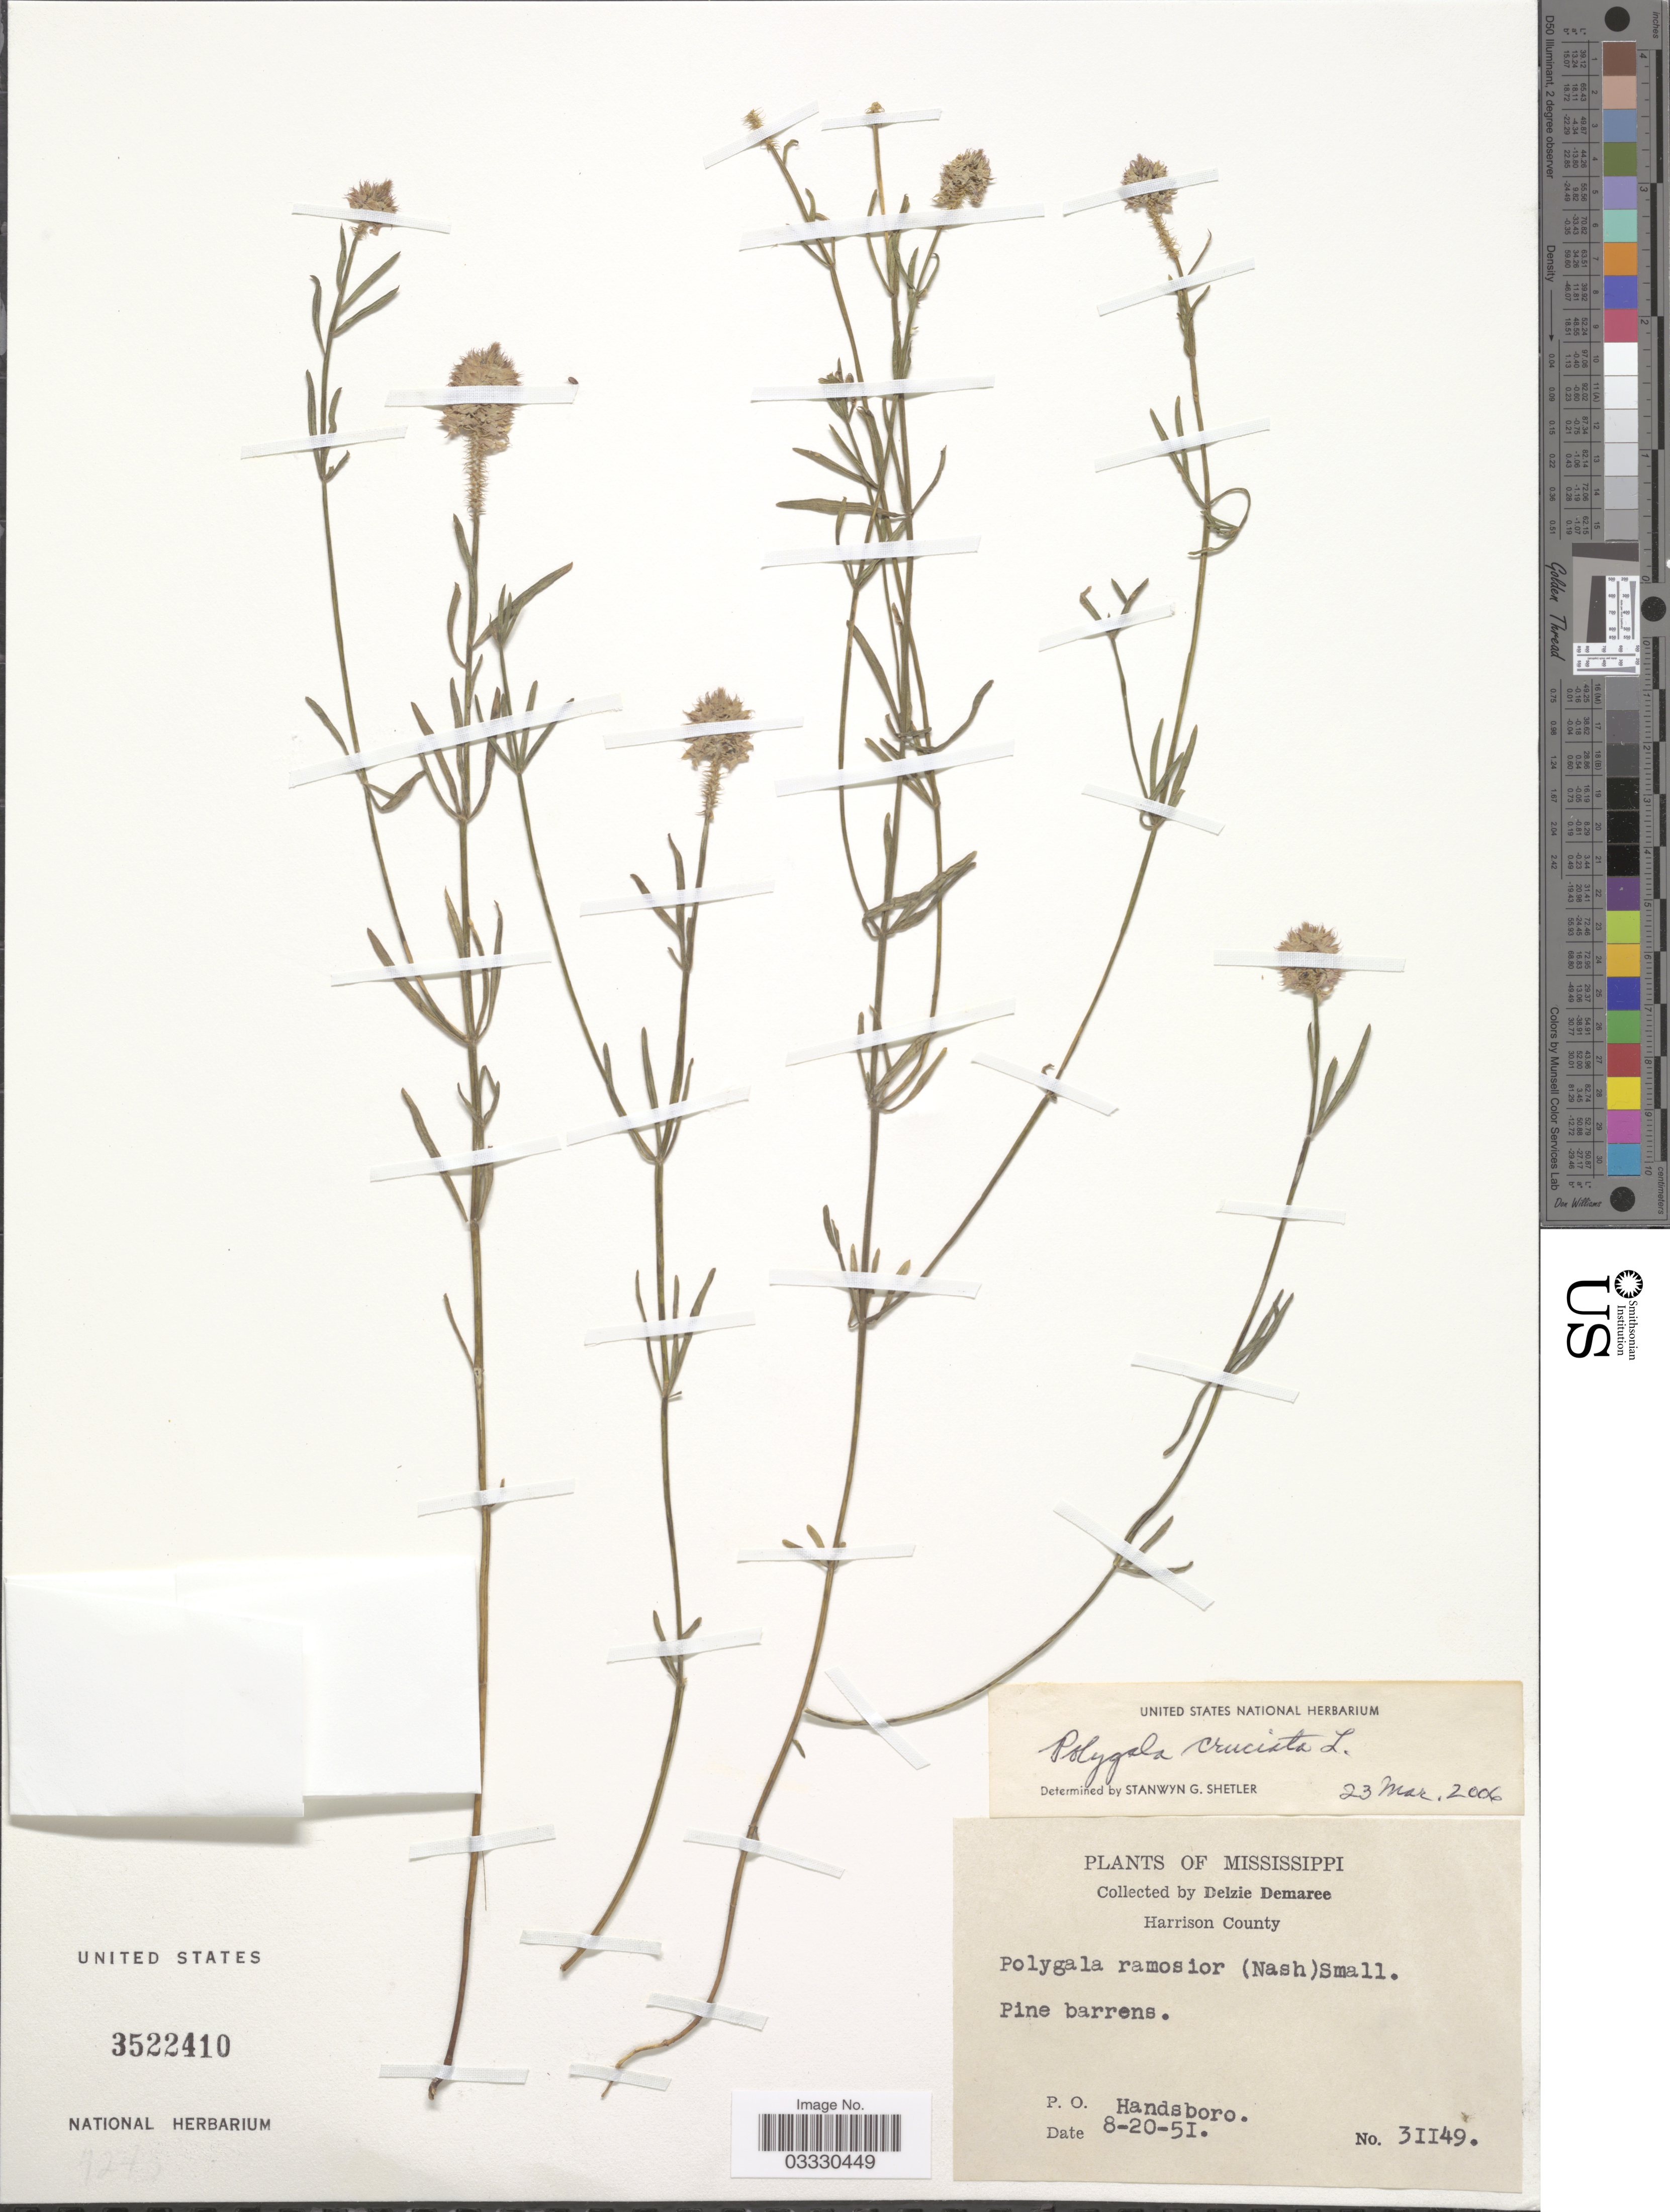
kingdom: Plantae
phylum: Tracheophyta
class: Magnoliopsida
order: Fabales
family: Polygalaceae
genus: Polygala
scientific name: Polygala cruciata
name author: L.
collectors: D. Demaree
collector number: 31149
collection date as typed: Transcribed d/m/y: 20/8/51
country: United States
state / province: Mississippi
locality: Harrison County. P. O. Handsboro.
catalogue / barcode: US 3522410